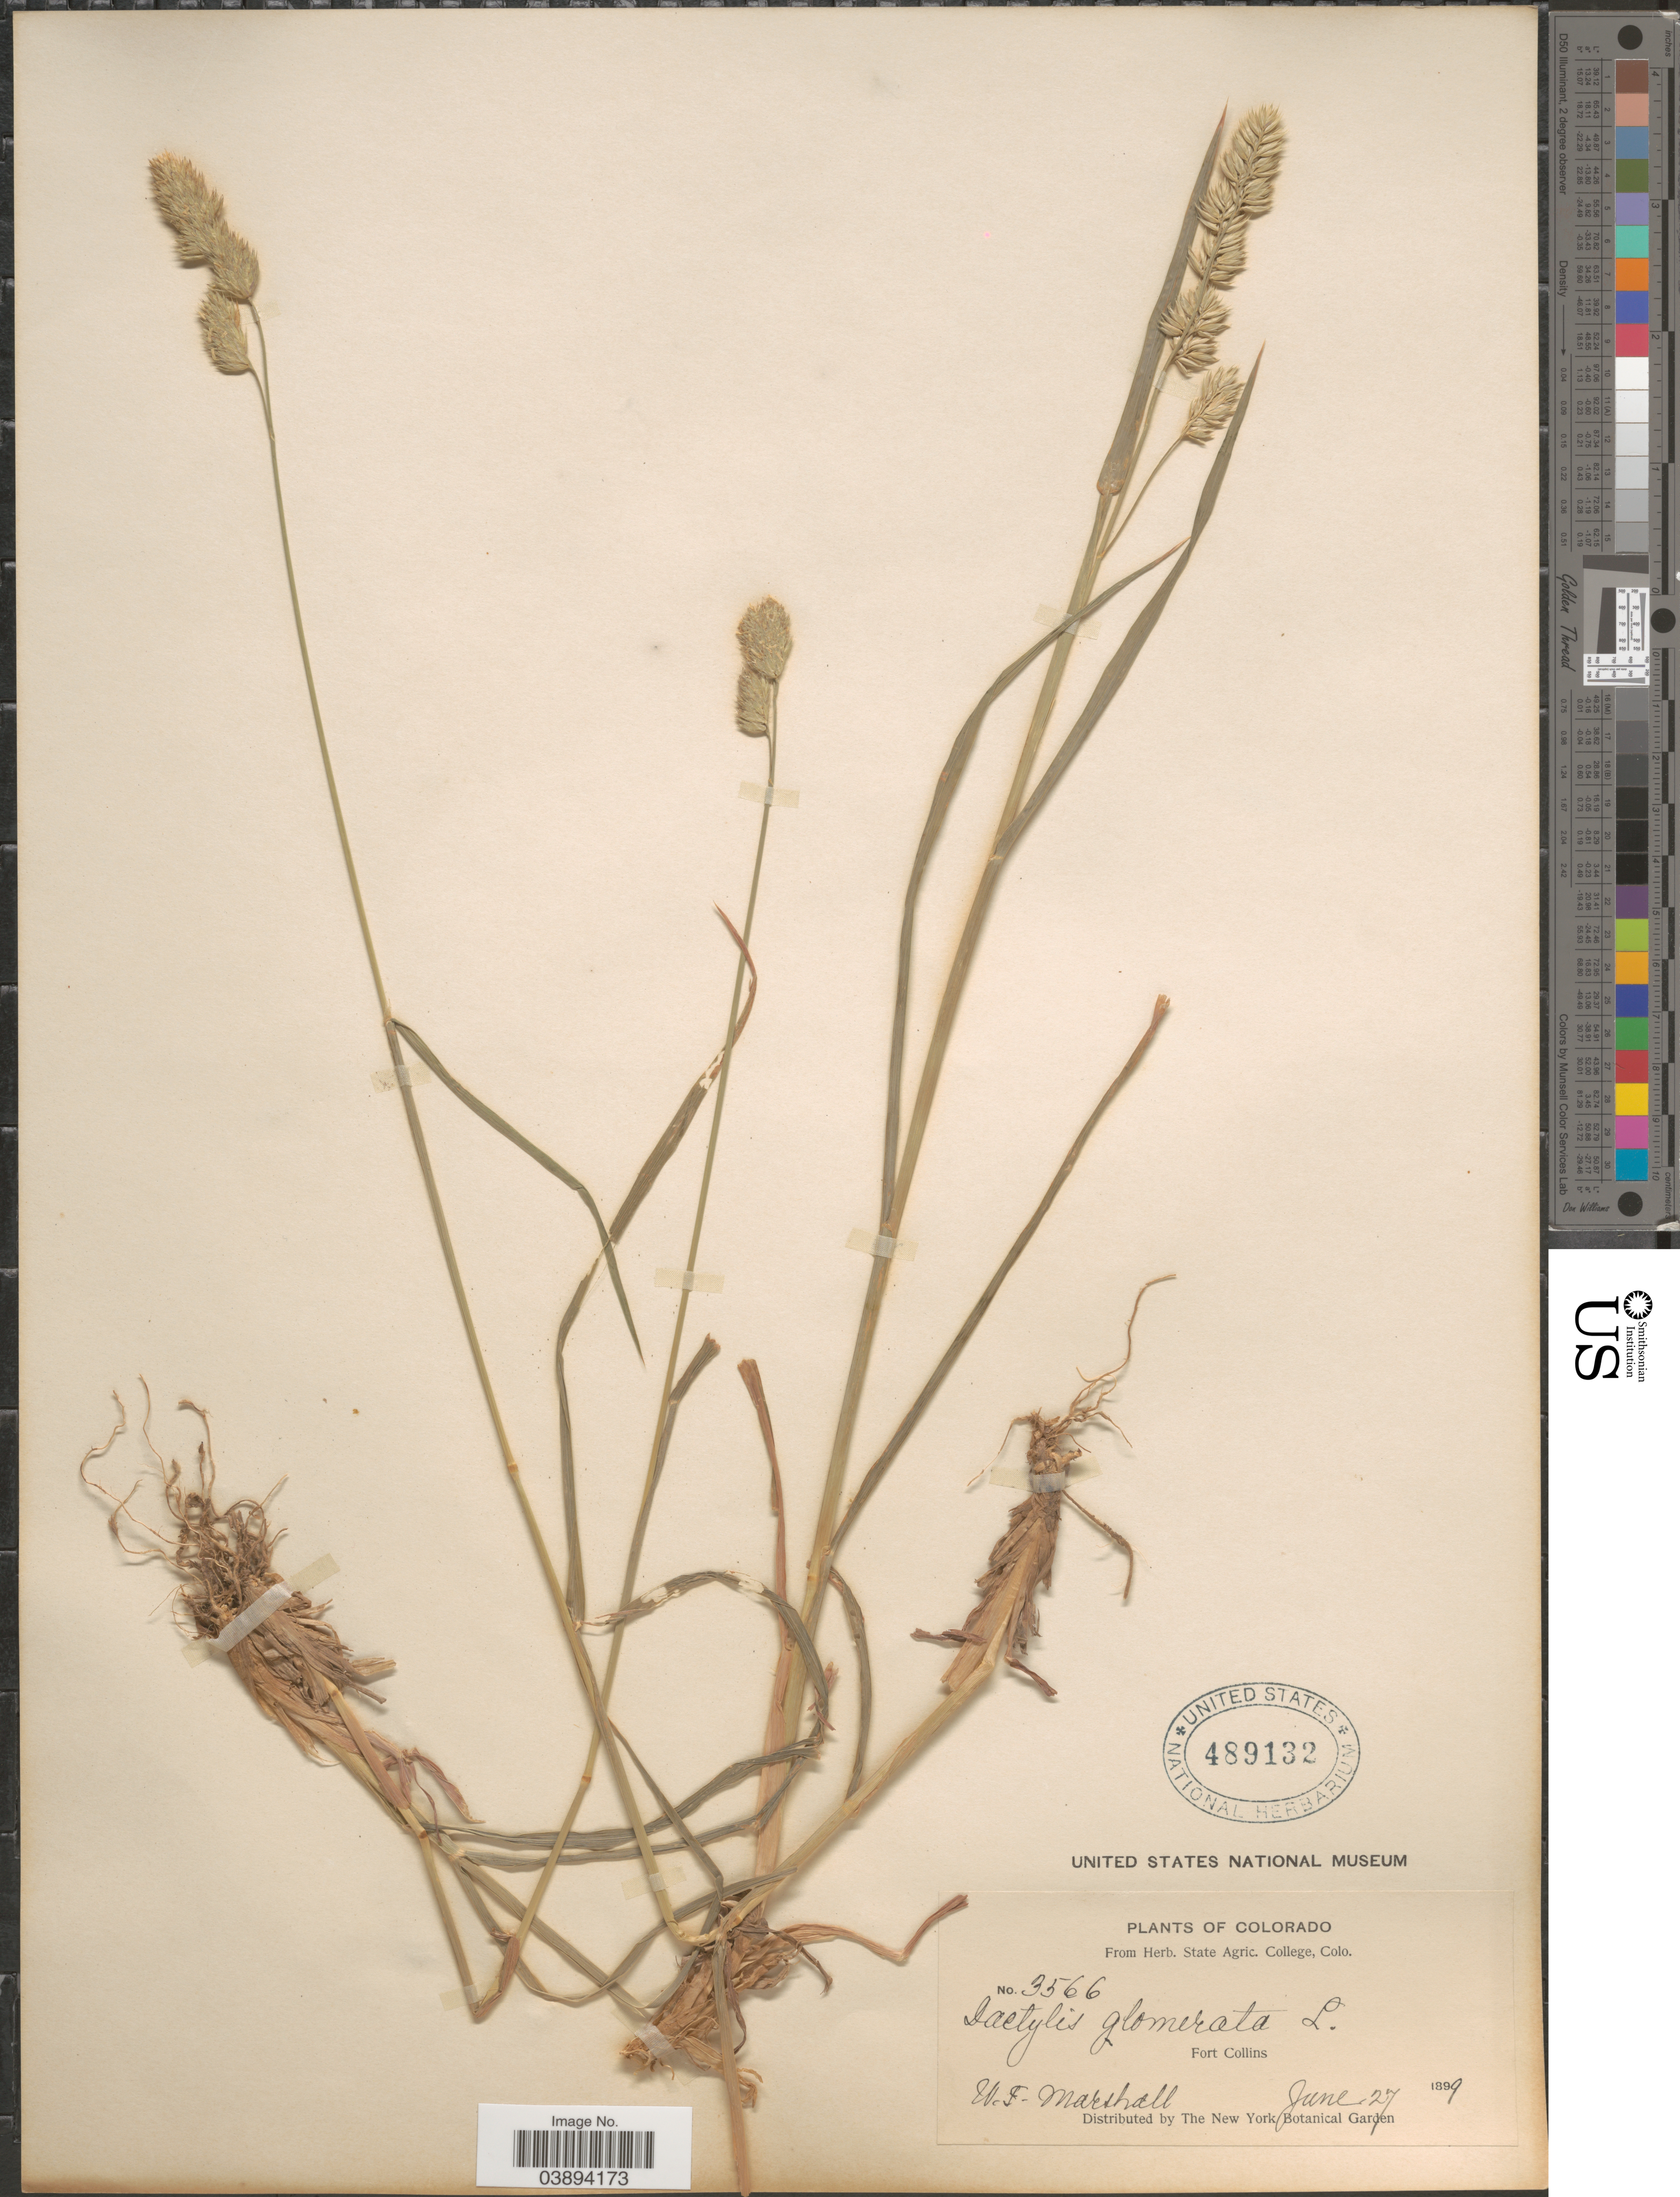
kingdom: Plantae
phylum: Tracheophyta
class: Liliopsida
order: Poales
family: Poaceae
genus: Dactylis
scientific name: Dactylis glomerata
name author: L.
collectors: W. F. Marshall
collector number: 3566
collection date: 1899-06-27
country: United States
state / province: Colorado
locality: Fort Collins.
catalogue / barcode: US 489132